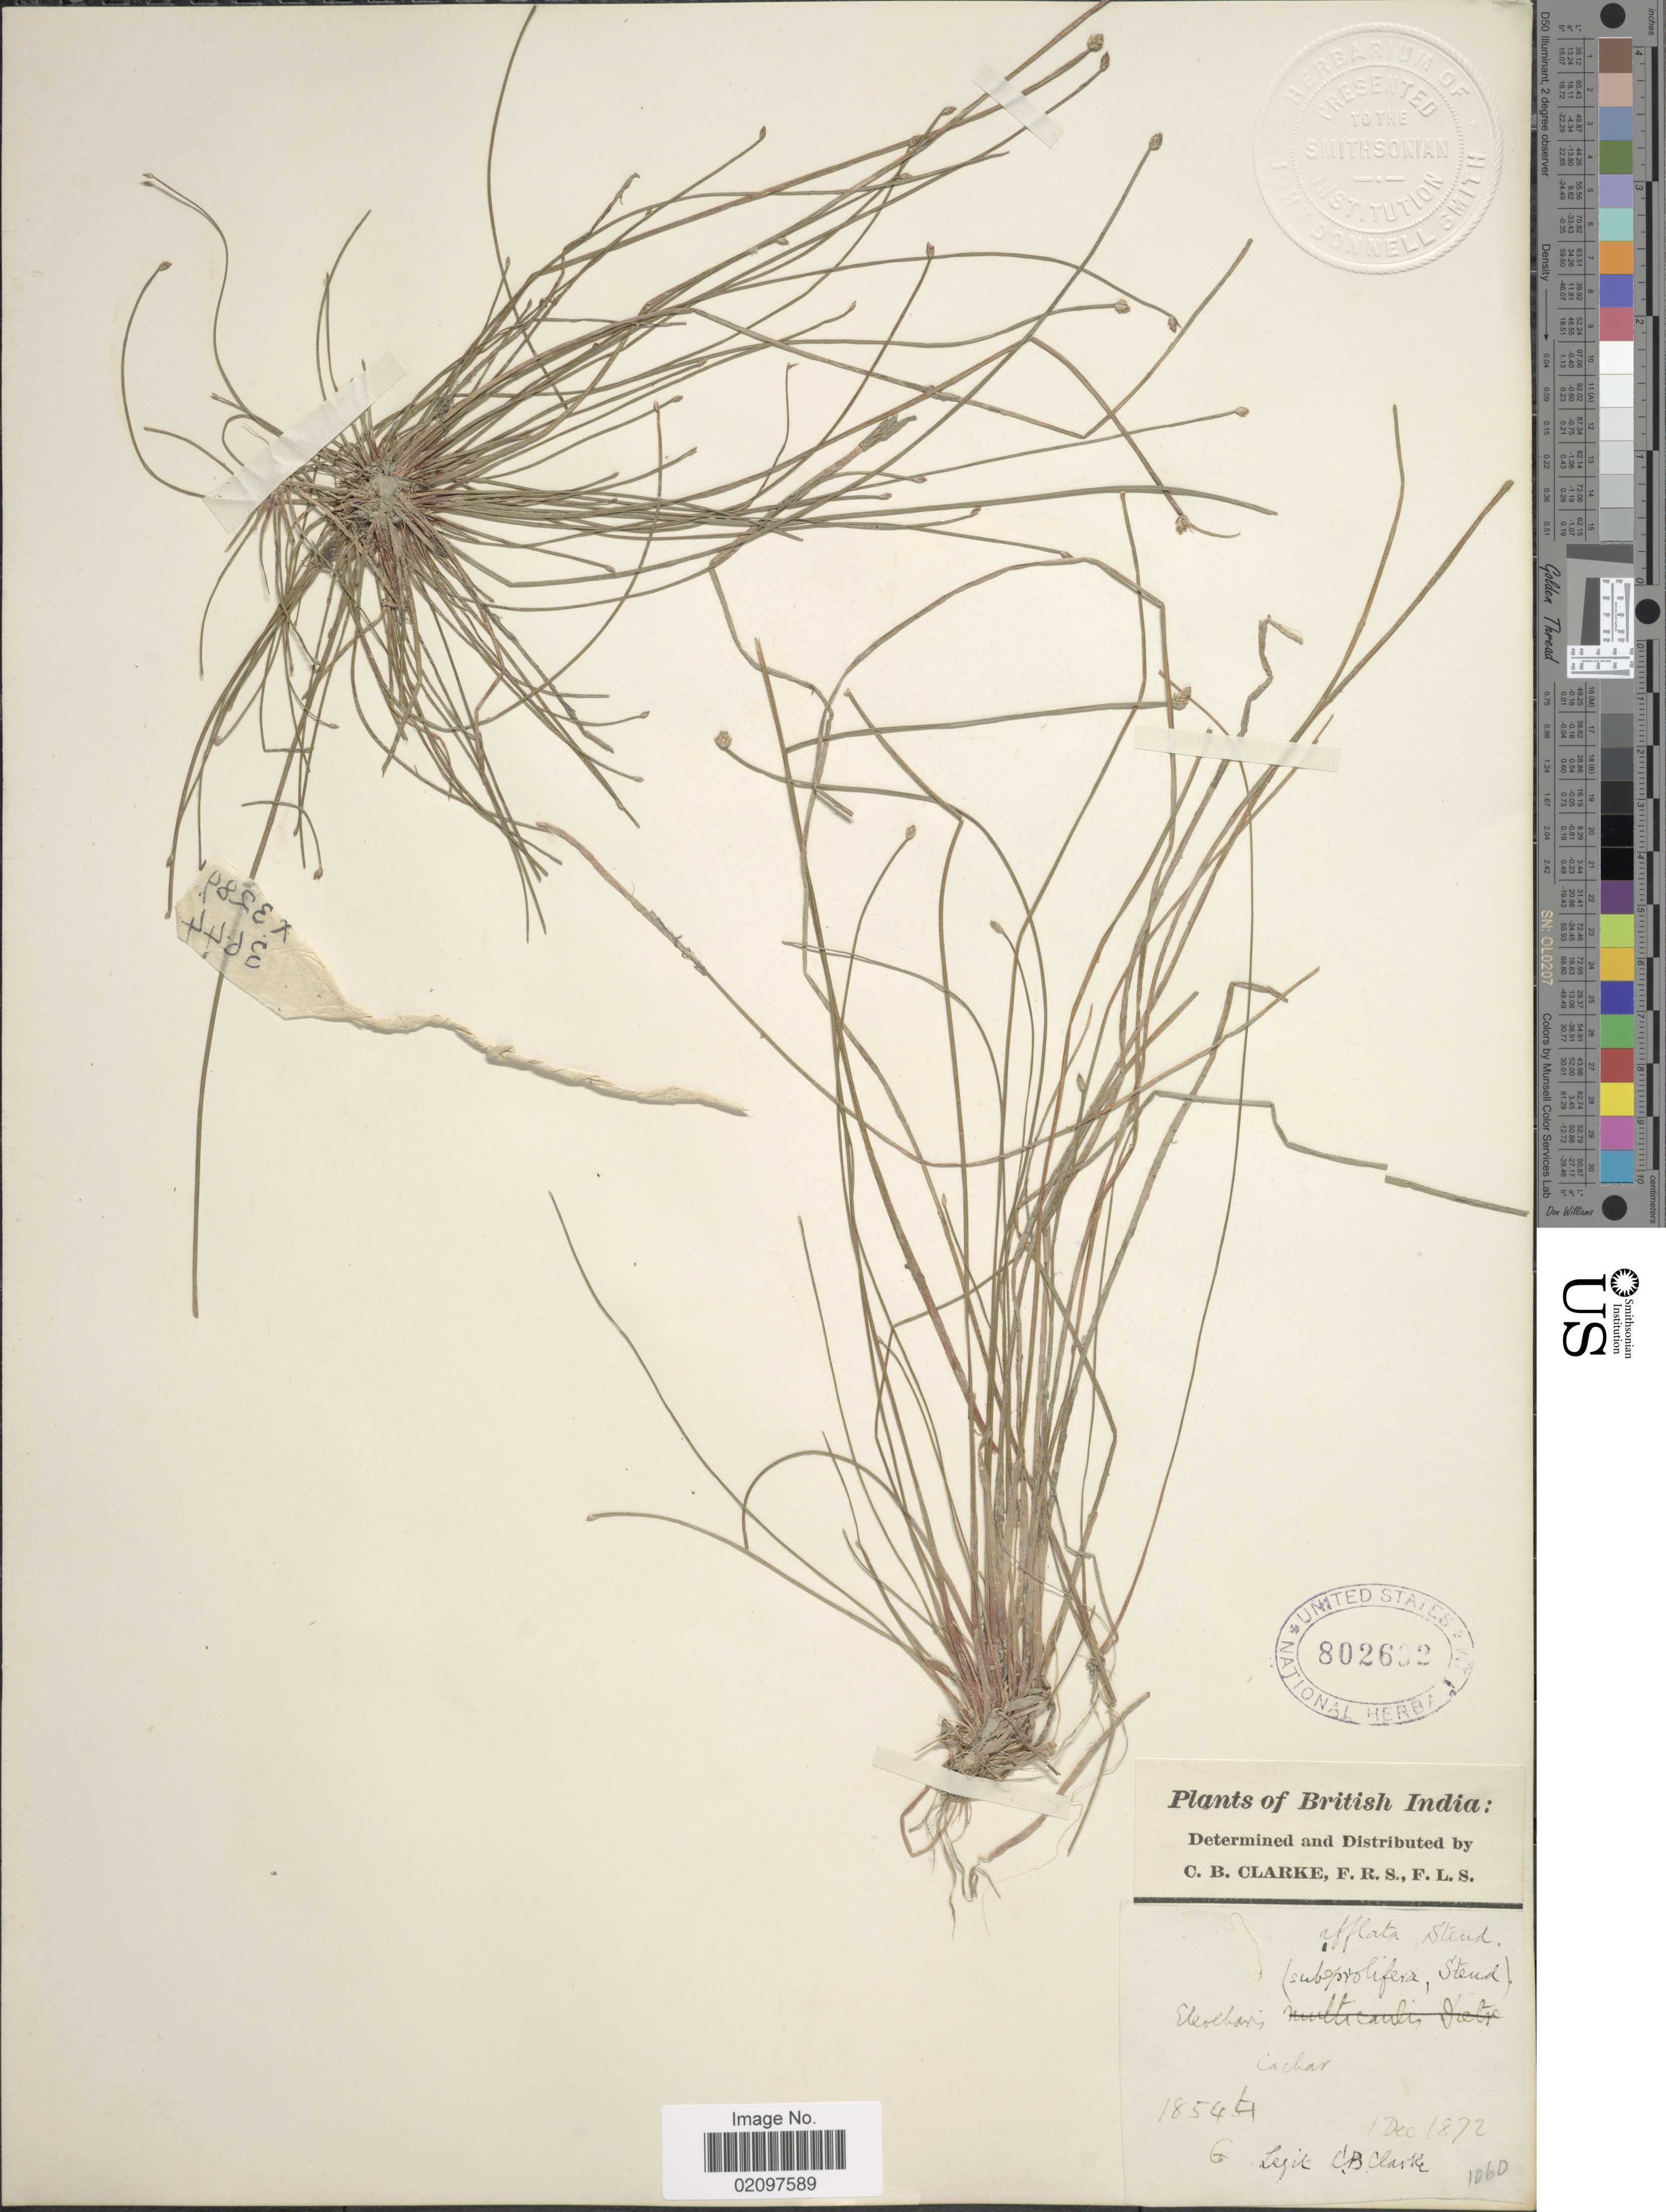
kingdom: Plantae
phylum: Tracheophyta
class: Liliopsida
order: Poales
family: Cyperaceae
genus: Eleocharis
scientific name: Eleocharis congesta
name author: D. Don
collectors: C. B. Clarke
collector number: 18544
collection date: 1872-12-01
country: India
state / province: Assam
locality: British India, Cachar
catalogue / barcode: US 802632